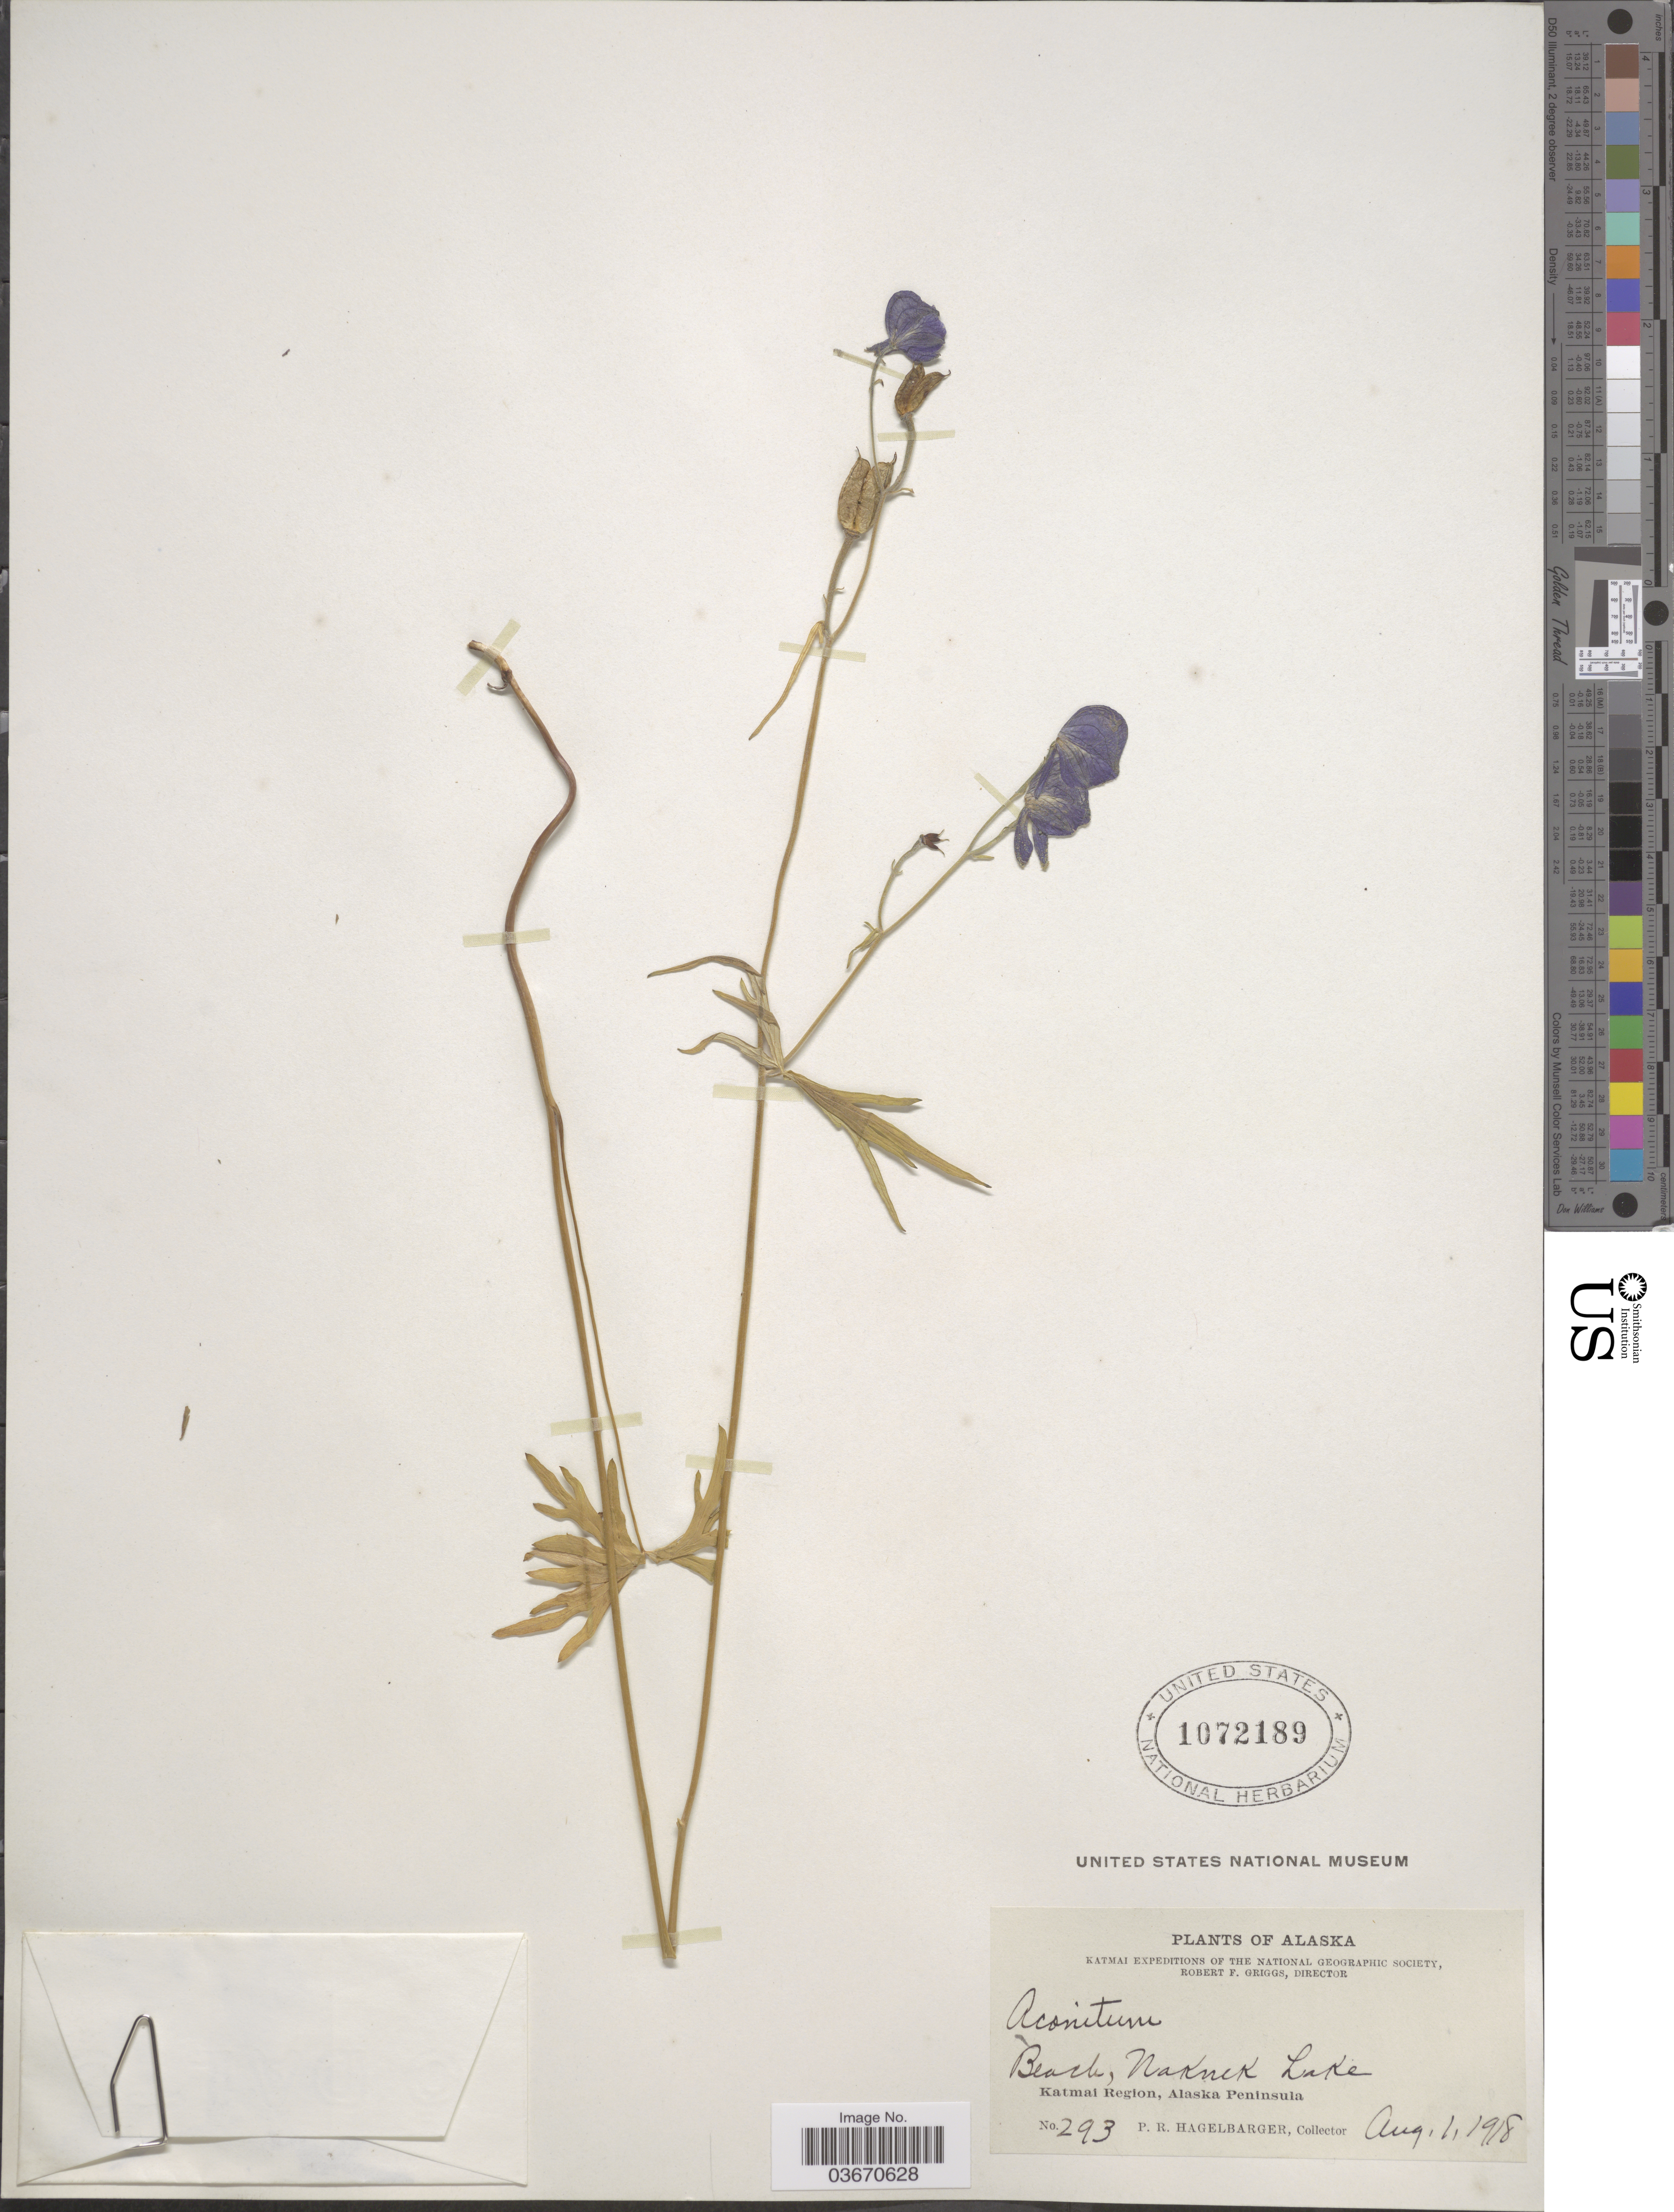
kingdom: Plantae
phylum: Tracheophyta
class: Magnoliopsida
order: Ranunculales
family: Ranunculaceae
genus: Aconitum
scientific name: Aconitum delphinifolium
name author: DC.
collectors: P. Hagelbarger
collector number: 293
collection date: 1918-08-01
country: United States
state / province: Alaska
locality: Katmai. Beach, Naknek Lake. Katmai Region, Alaska Peninsula.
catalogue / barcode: US 1072189